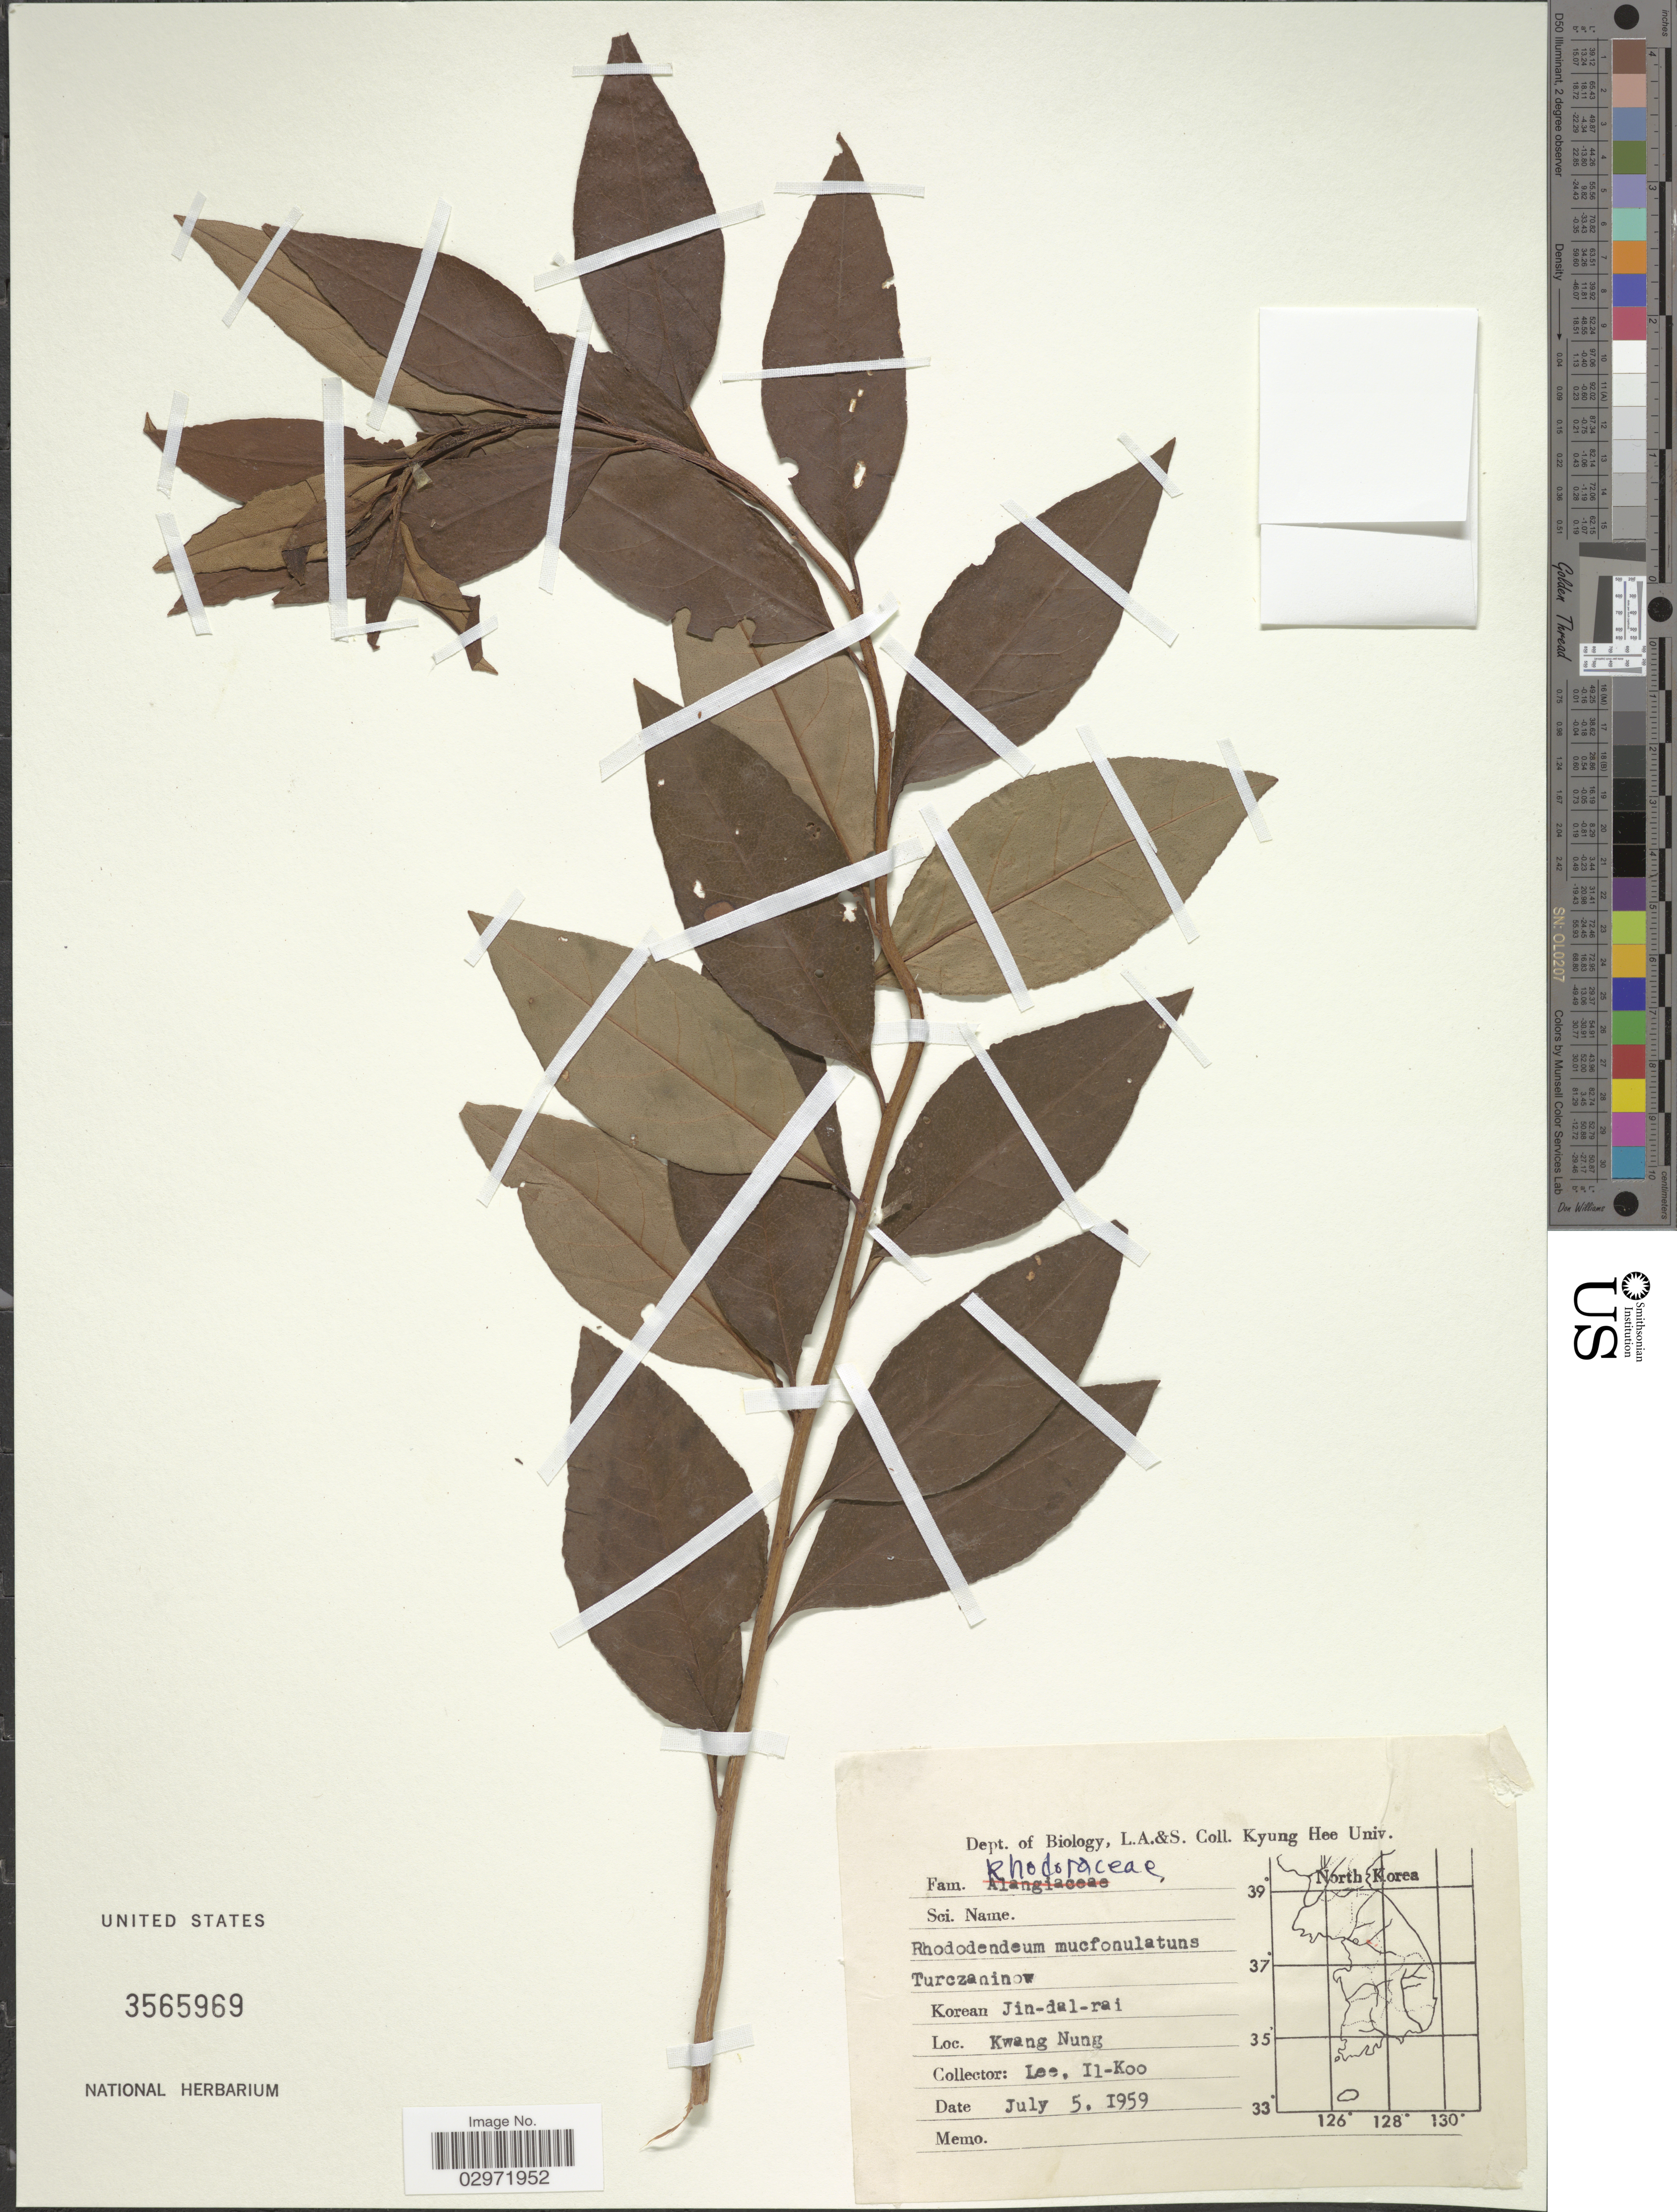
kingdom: Plantae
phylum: Tracheophyta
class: Magnoliopsida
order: Ericales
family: Ericaceae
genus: Rhododendron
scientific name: Rhododendron mucronatum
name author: (Blume) G. Don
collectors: Il-Ko Lee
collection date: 1959-07-05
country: South Korea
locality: Kwang Nung.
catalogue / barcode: US 3565969